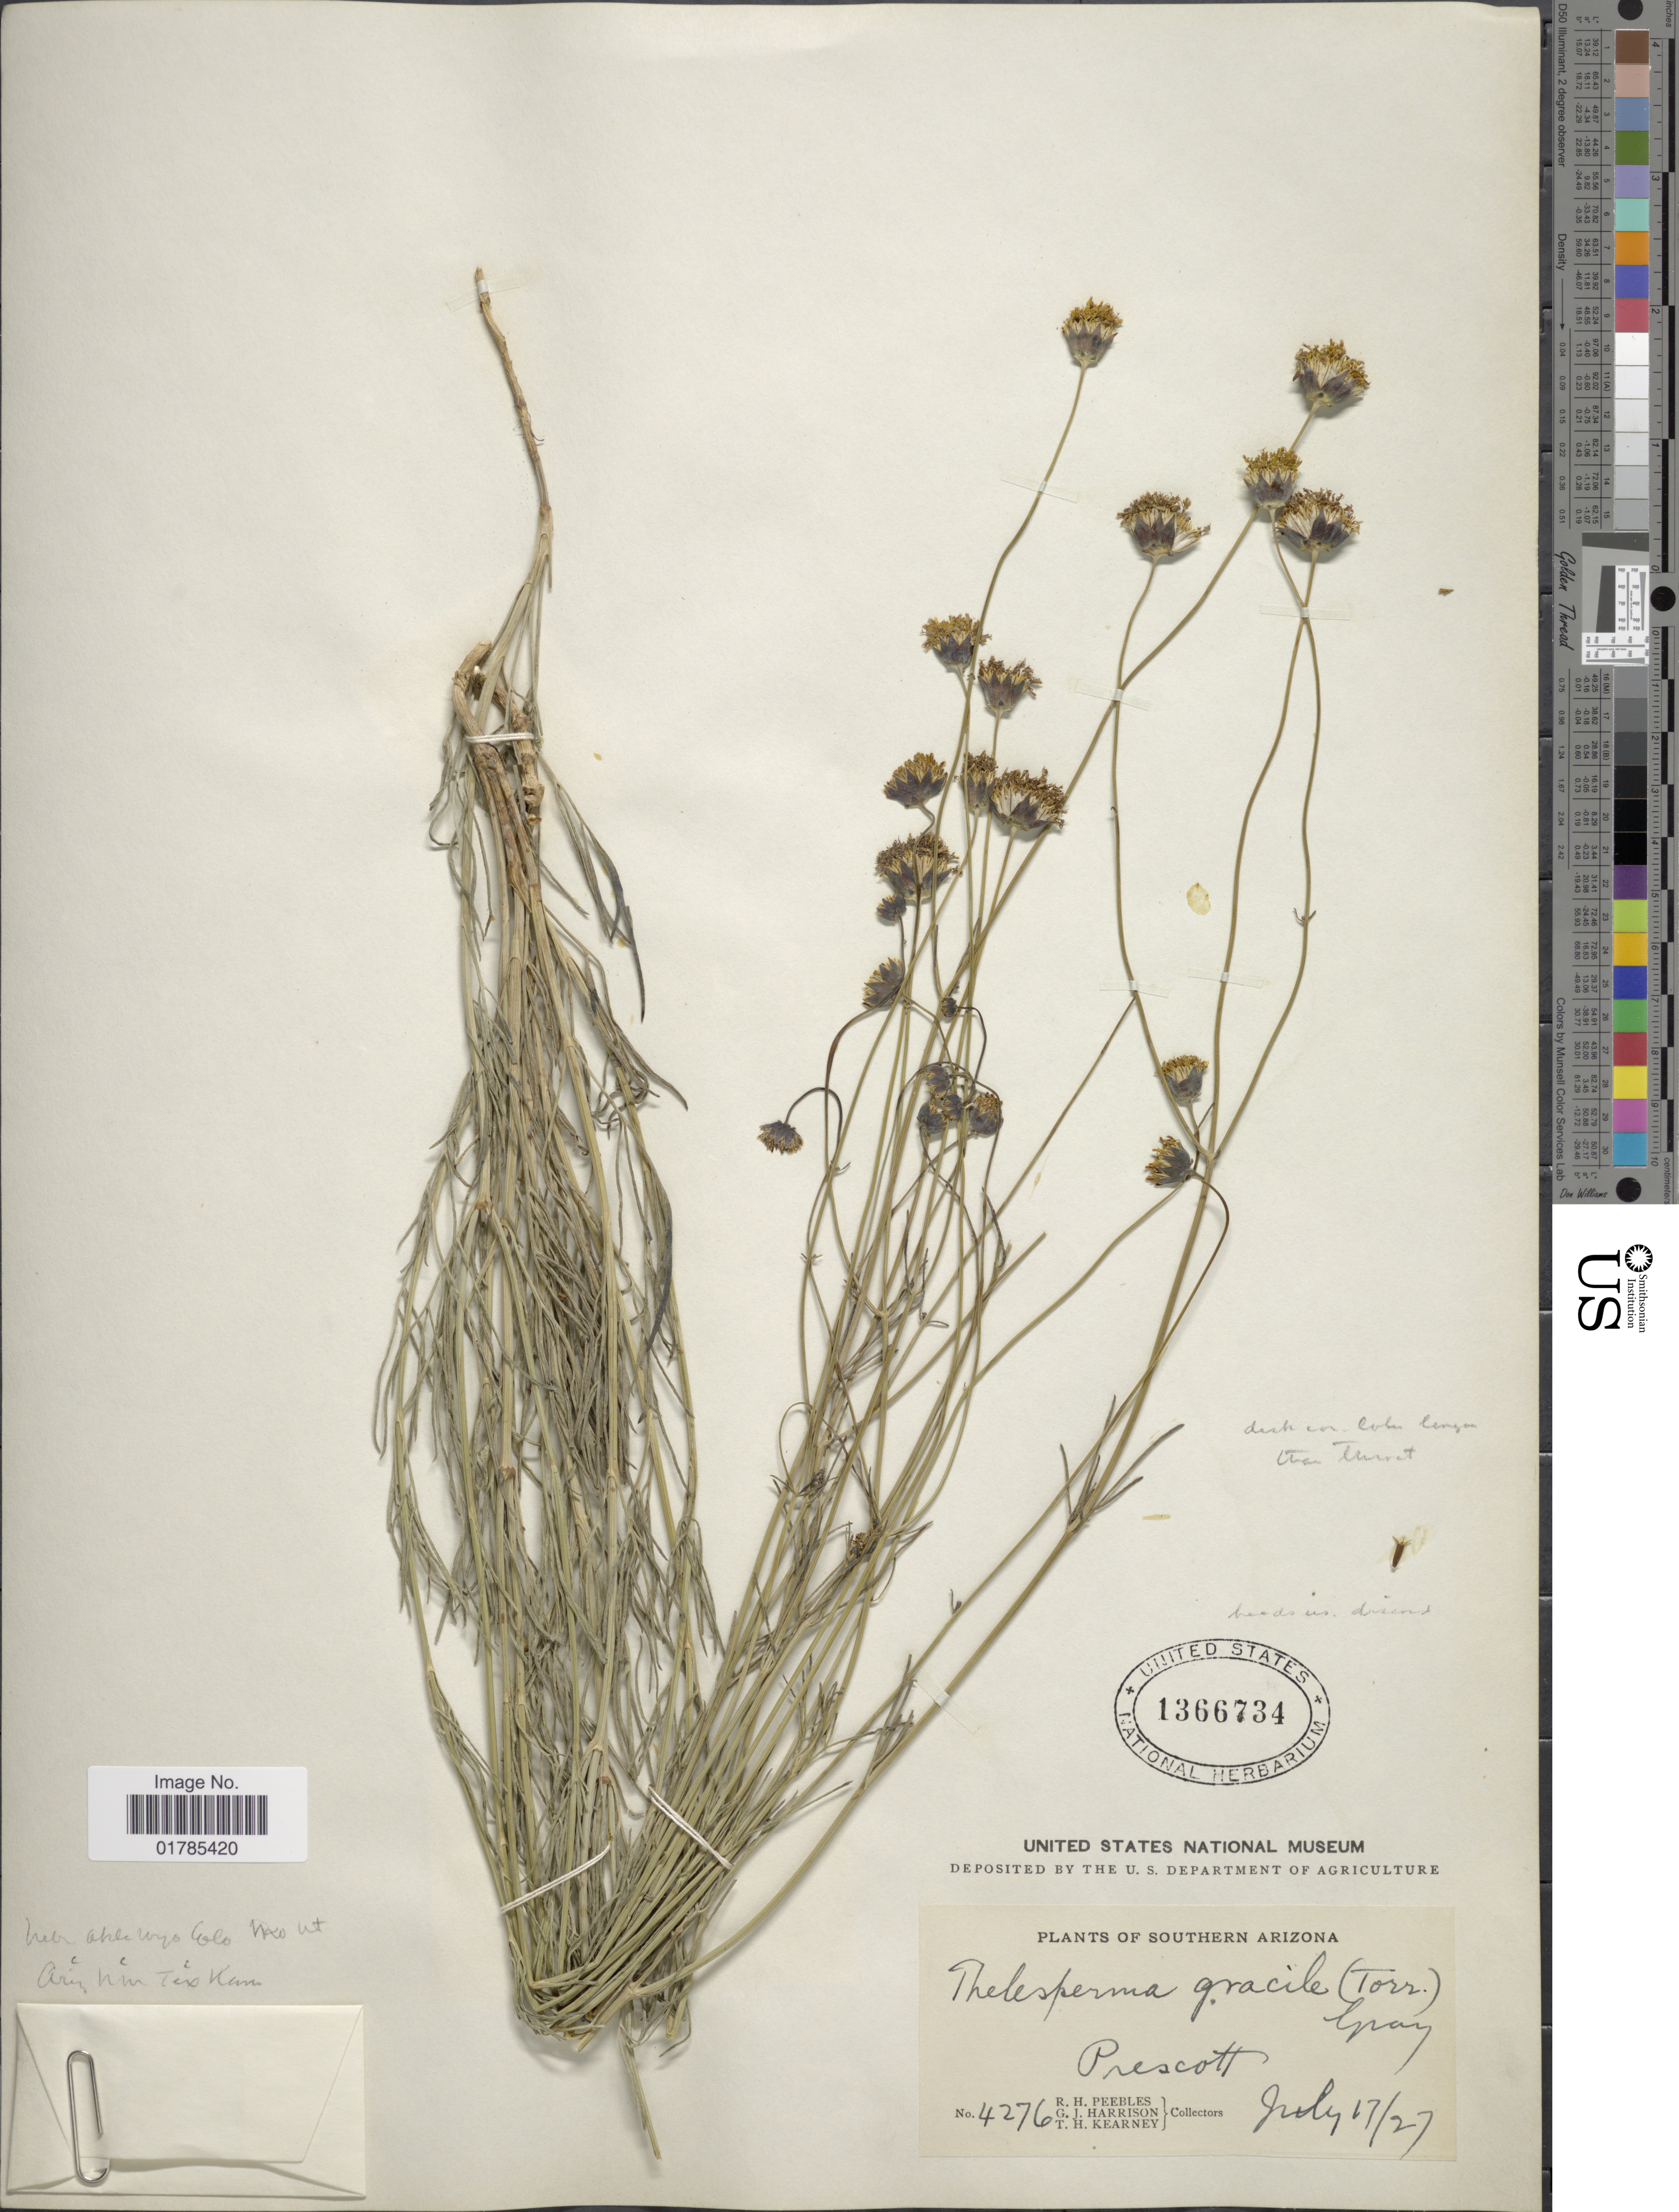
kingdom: Plantae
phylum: Tracheophyta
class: Magnoliopsida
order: Asterales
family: Asteraceae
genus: Thelesperma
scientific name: Thelesperma megapotamicum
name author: (Spreng.) Herter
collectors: R. H. Peebles, G. J. Harrison & T. H. Kearney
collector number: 4276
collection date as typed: Transcribed d/m/y: 17/7/27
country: United States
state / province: Arizona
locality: Southern Arizona, Prescott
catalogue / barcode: US 1366734